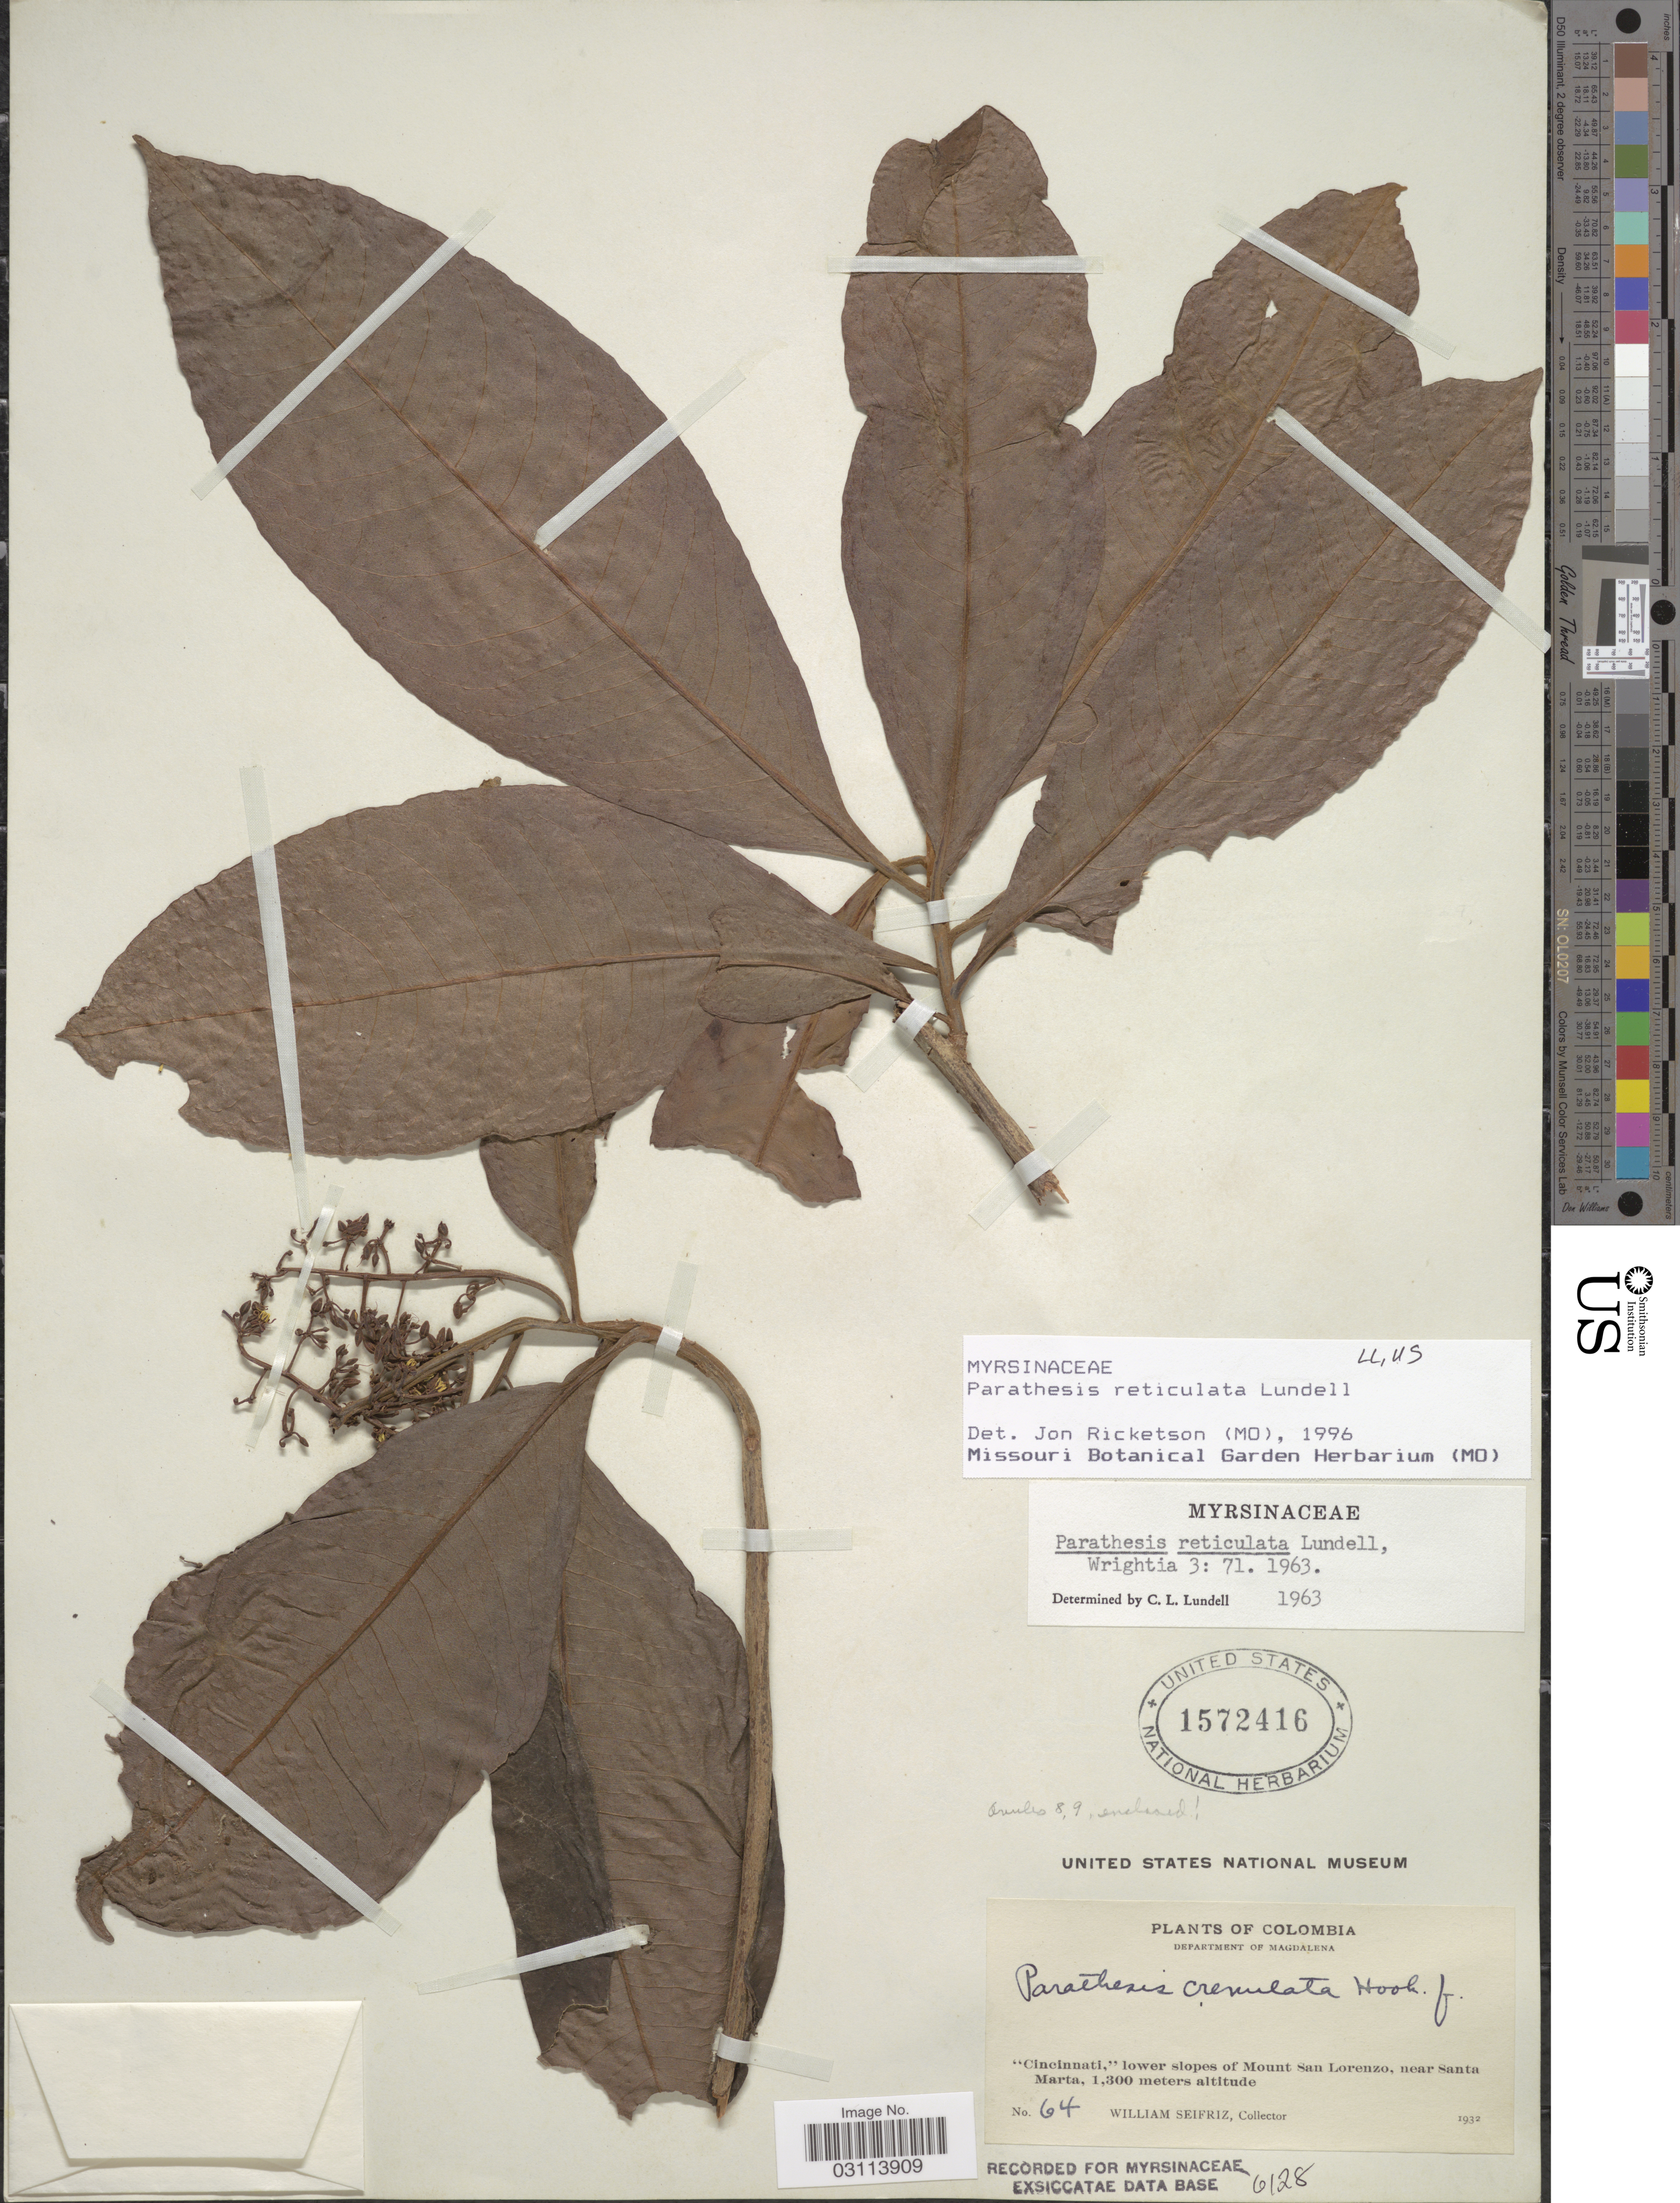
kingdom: Plantae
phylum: Tracheophyta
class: Magnoliopsida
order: Ericales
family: Primulaceae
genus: Parathesis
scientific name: Parathesis reticulata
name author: Lundell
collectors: W. Seifriz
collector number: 64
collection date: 1932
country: Colombia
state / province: Magdalena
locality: Department of Magdalena. "Cincinnati," lower slopes of Mount San Lorenzo, near Santa Marta.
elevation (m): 1300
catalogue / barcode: US 1572416